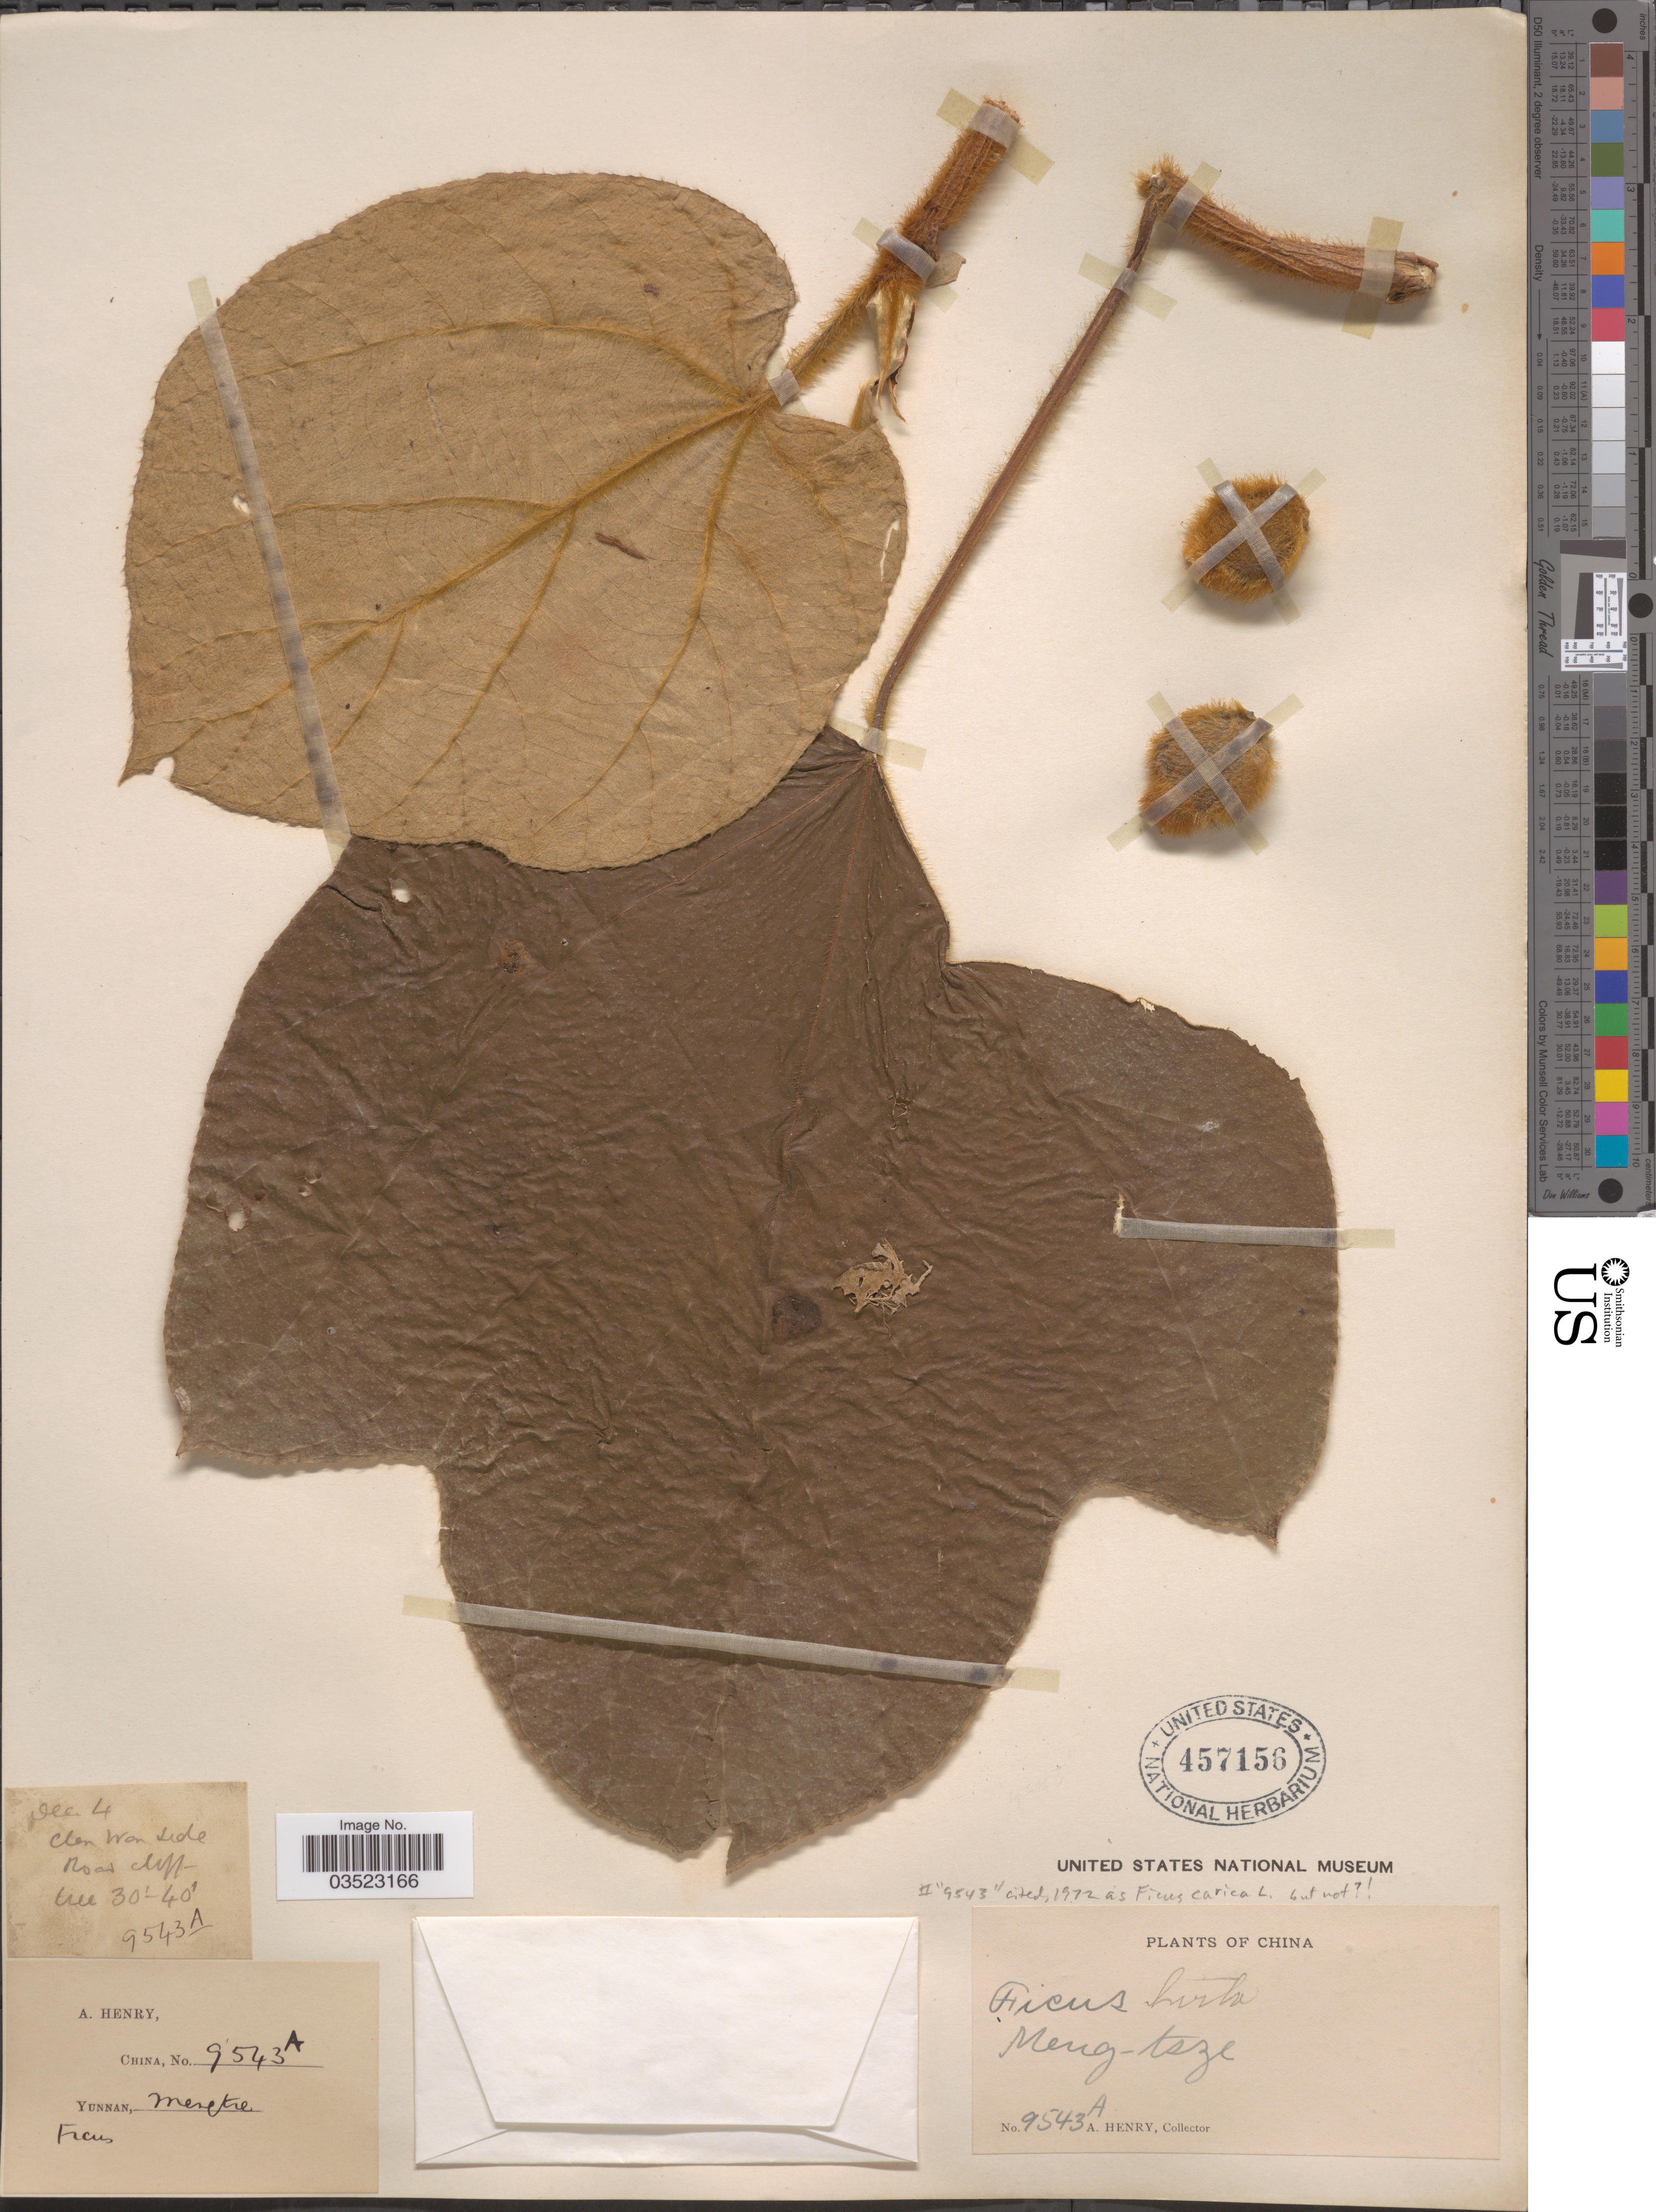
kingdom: Plantae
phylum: Tracheophyta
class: Magnoliopsida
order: Rosales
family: Moraceae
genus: Ficus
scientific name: Ficus sp.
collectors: A. Henry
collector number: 9543A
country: China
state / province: Yunnan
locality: Chen [interpreted] Wan side. Road cliff. Meng-tsze.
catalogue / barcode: US 457156